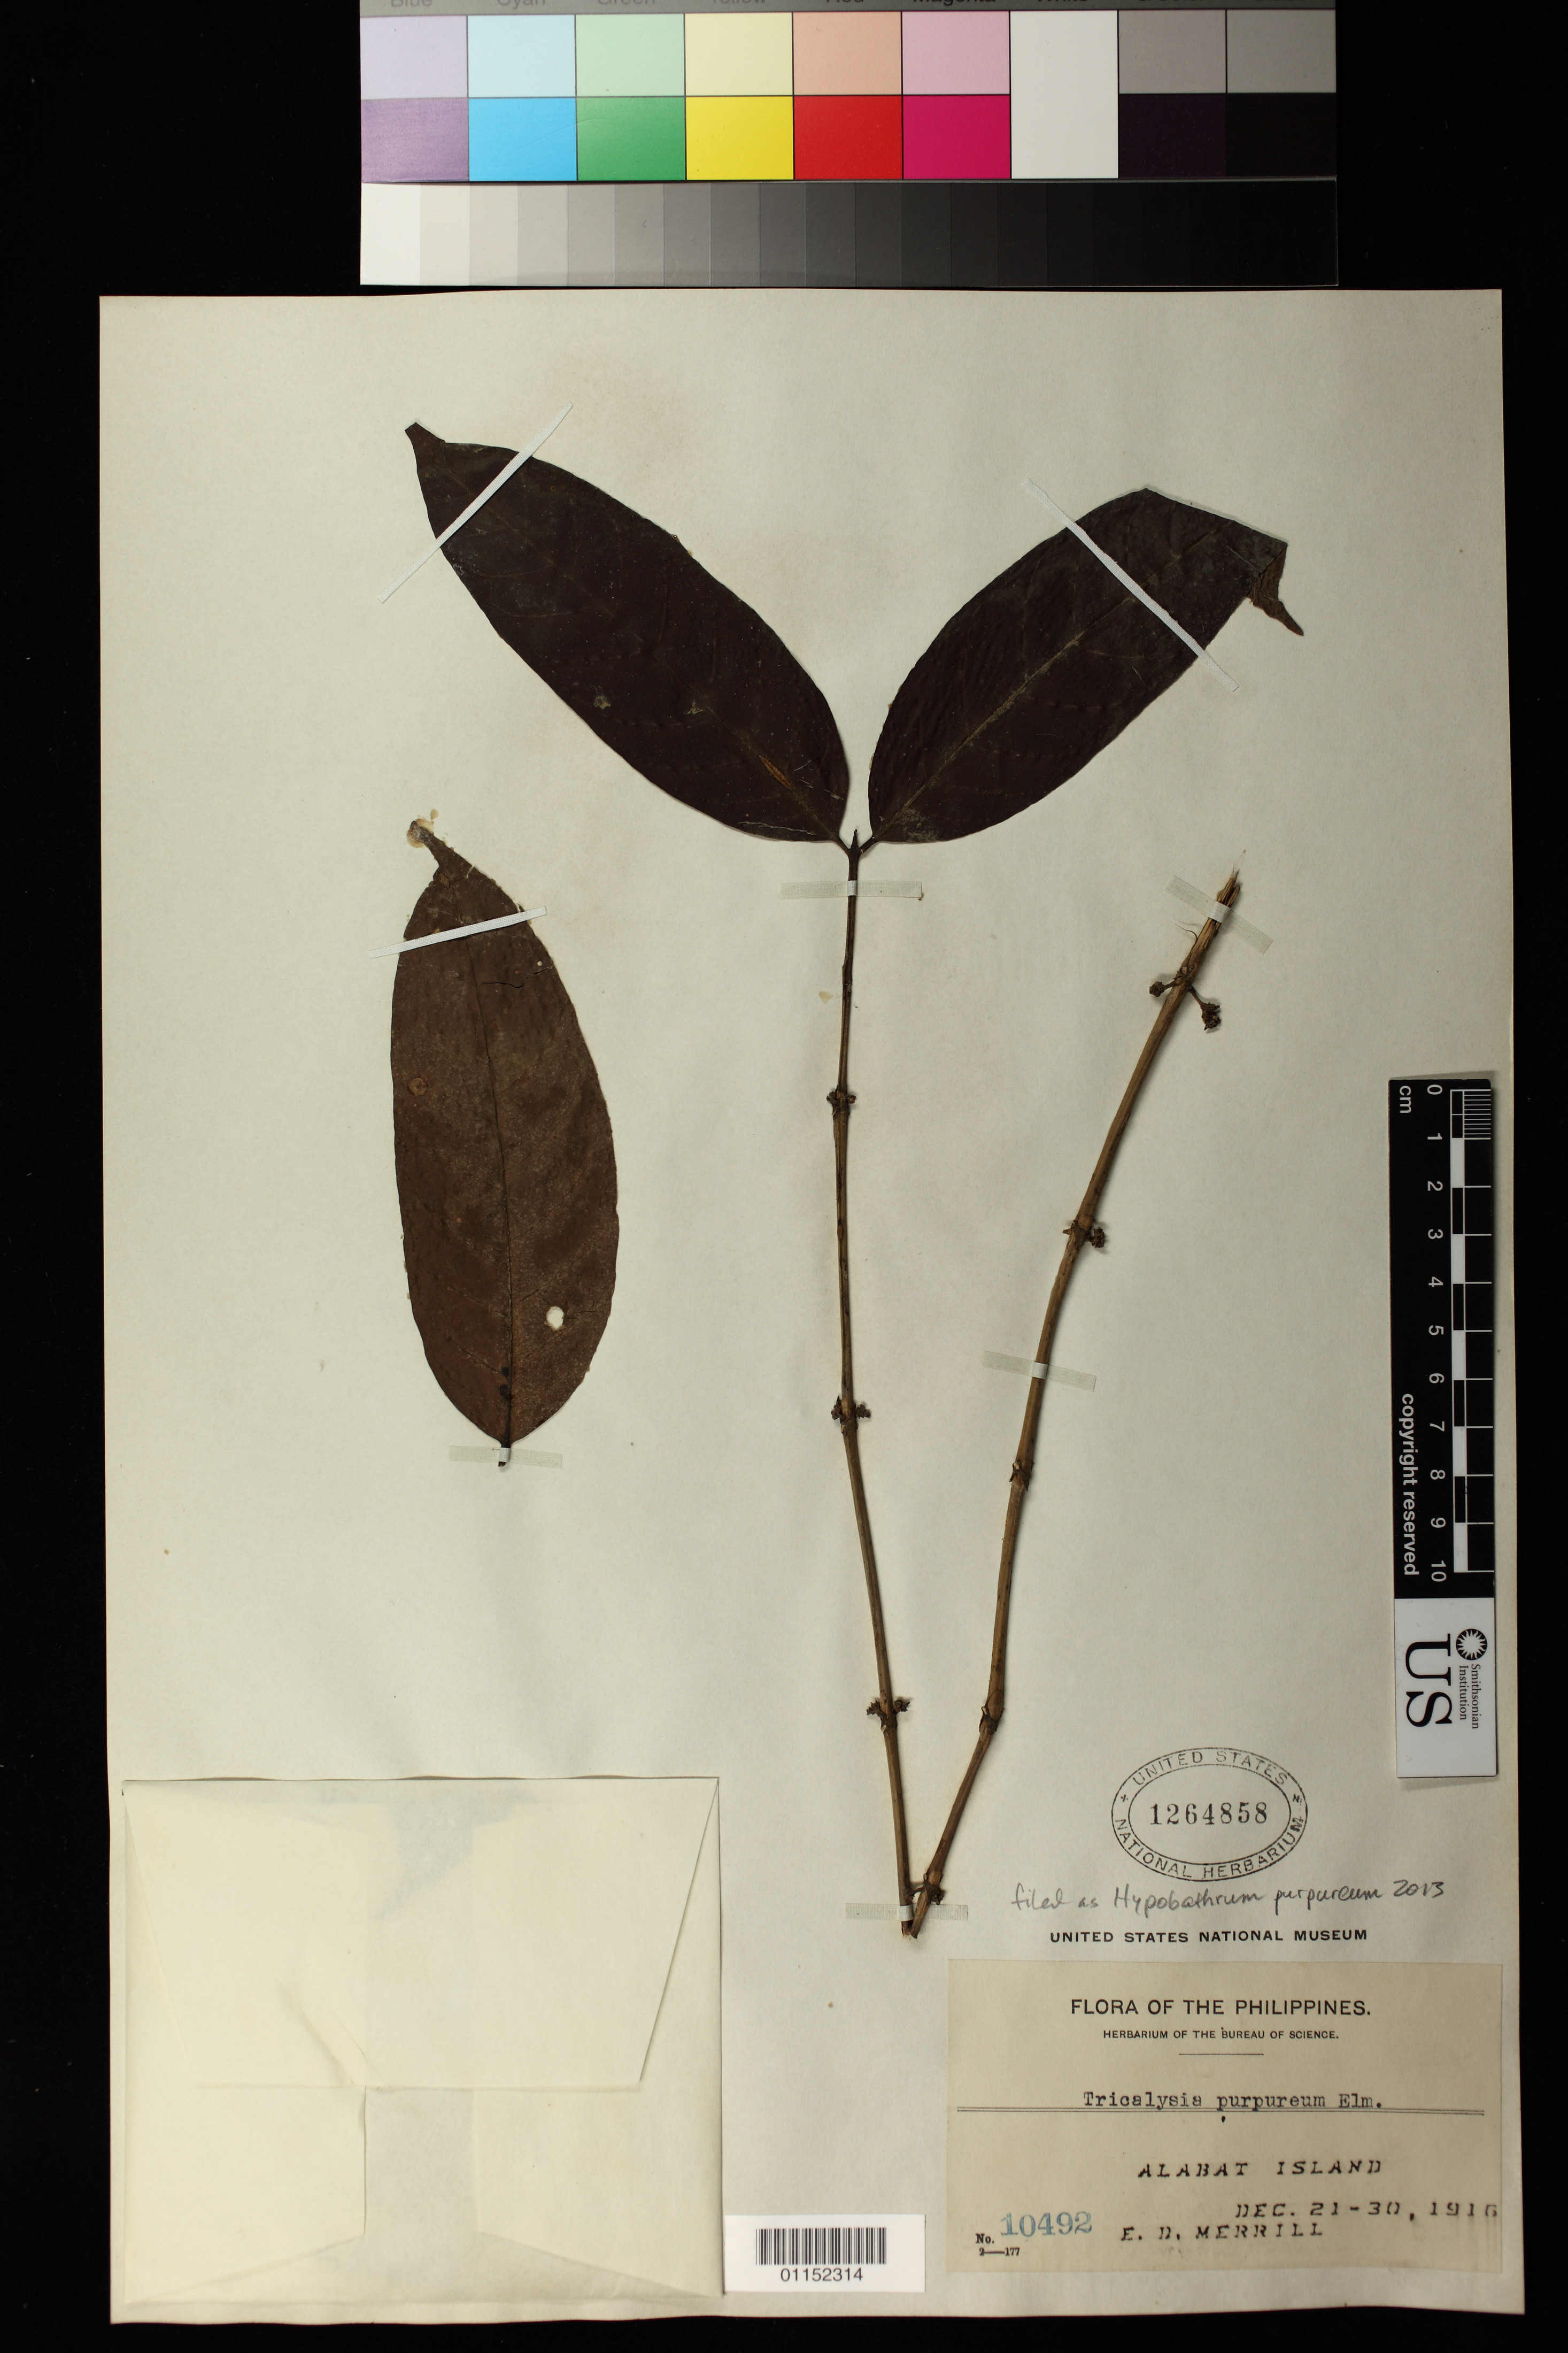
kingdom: Plantae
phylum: Tracheophyta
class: Magnoliopsida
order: Gentianales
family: Rubiaceae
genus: Hypobathrum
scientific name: Hypobathrum purpureum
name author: (Elmer) Merr.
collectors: E. Merrill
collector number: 10492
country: Philippines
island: Alabat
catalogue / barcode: US 1264858